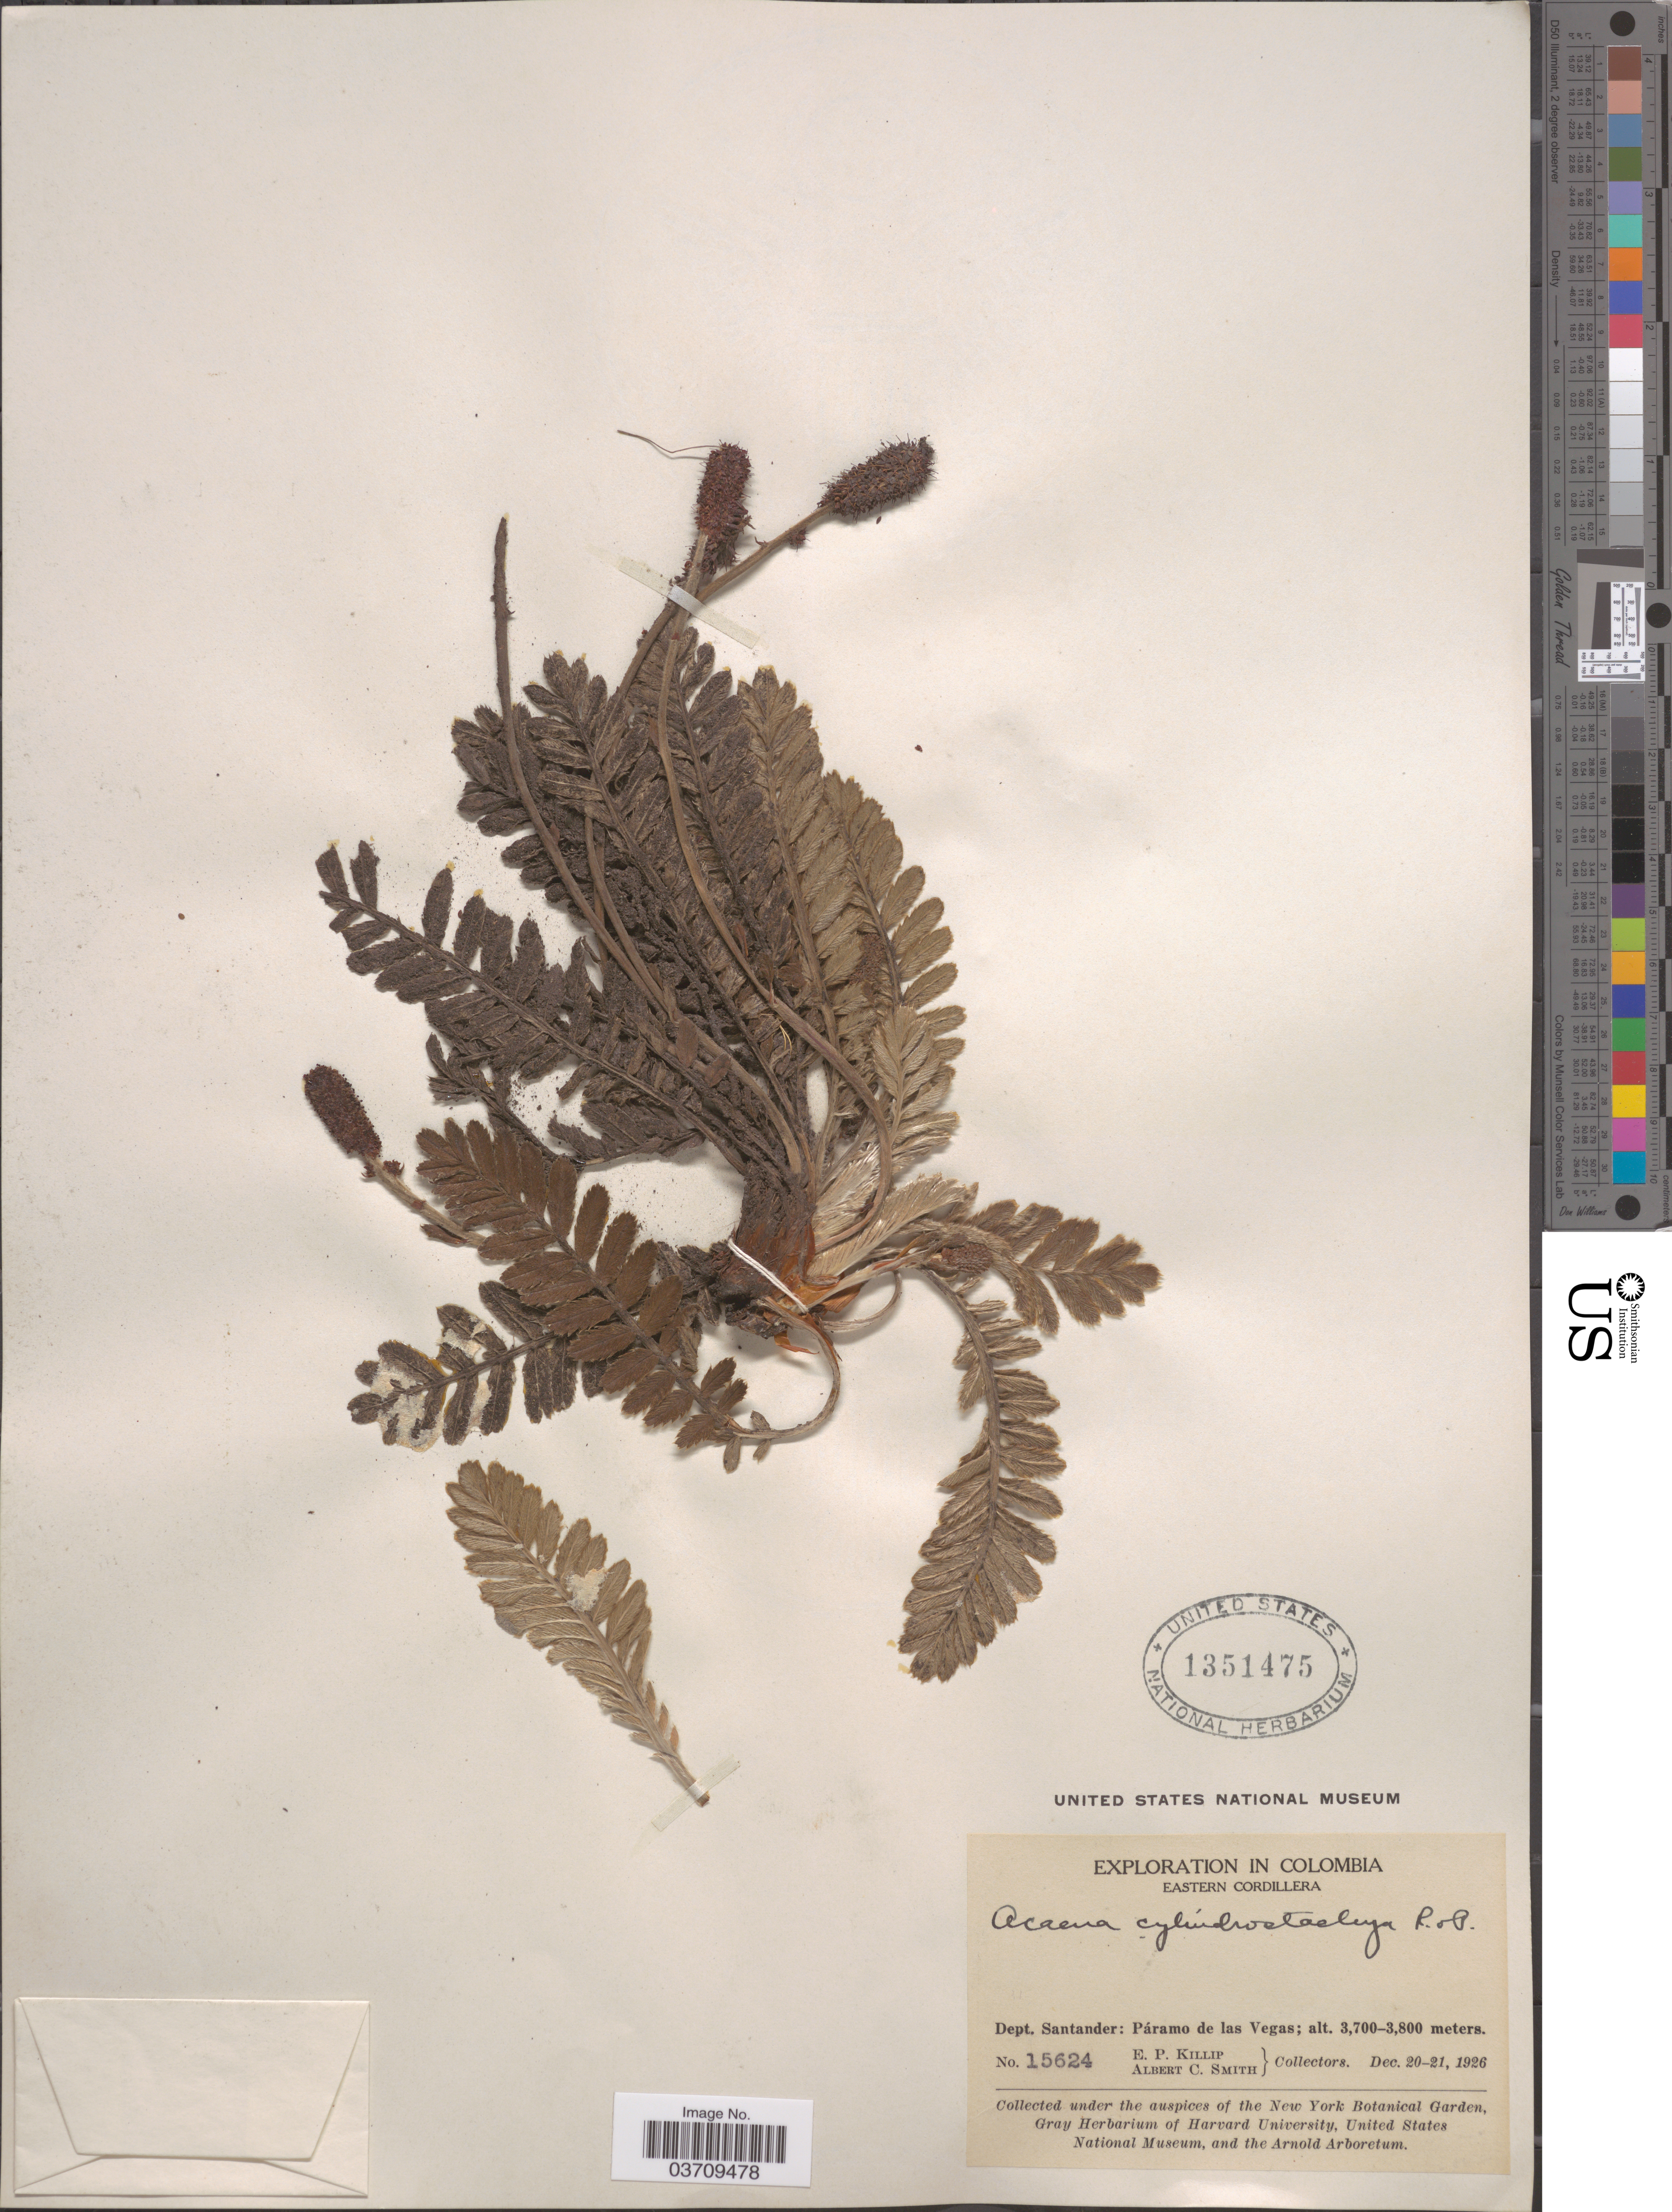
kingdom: Plantae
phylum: Tracheophyta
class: Magnoliopsida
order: Rosales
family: Rosaceae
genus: Acaena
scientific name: Acaena cylindristachya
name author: Ruiz & Pav.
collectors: E. P. Killip & A. C. Smith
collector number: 15624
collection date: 1926-12-20/1926-12-21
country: Colombia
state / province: Santander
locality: Eastern Cordillera. Dept. Santander: Páramo de las Vegas.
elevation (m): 3700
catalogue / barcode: US 1351475